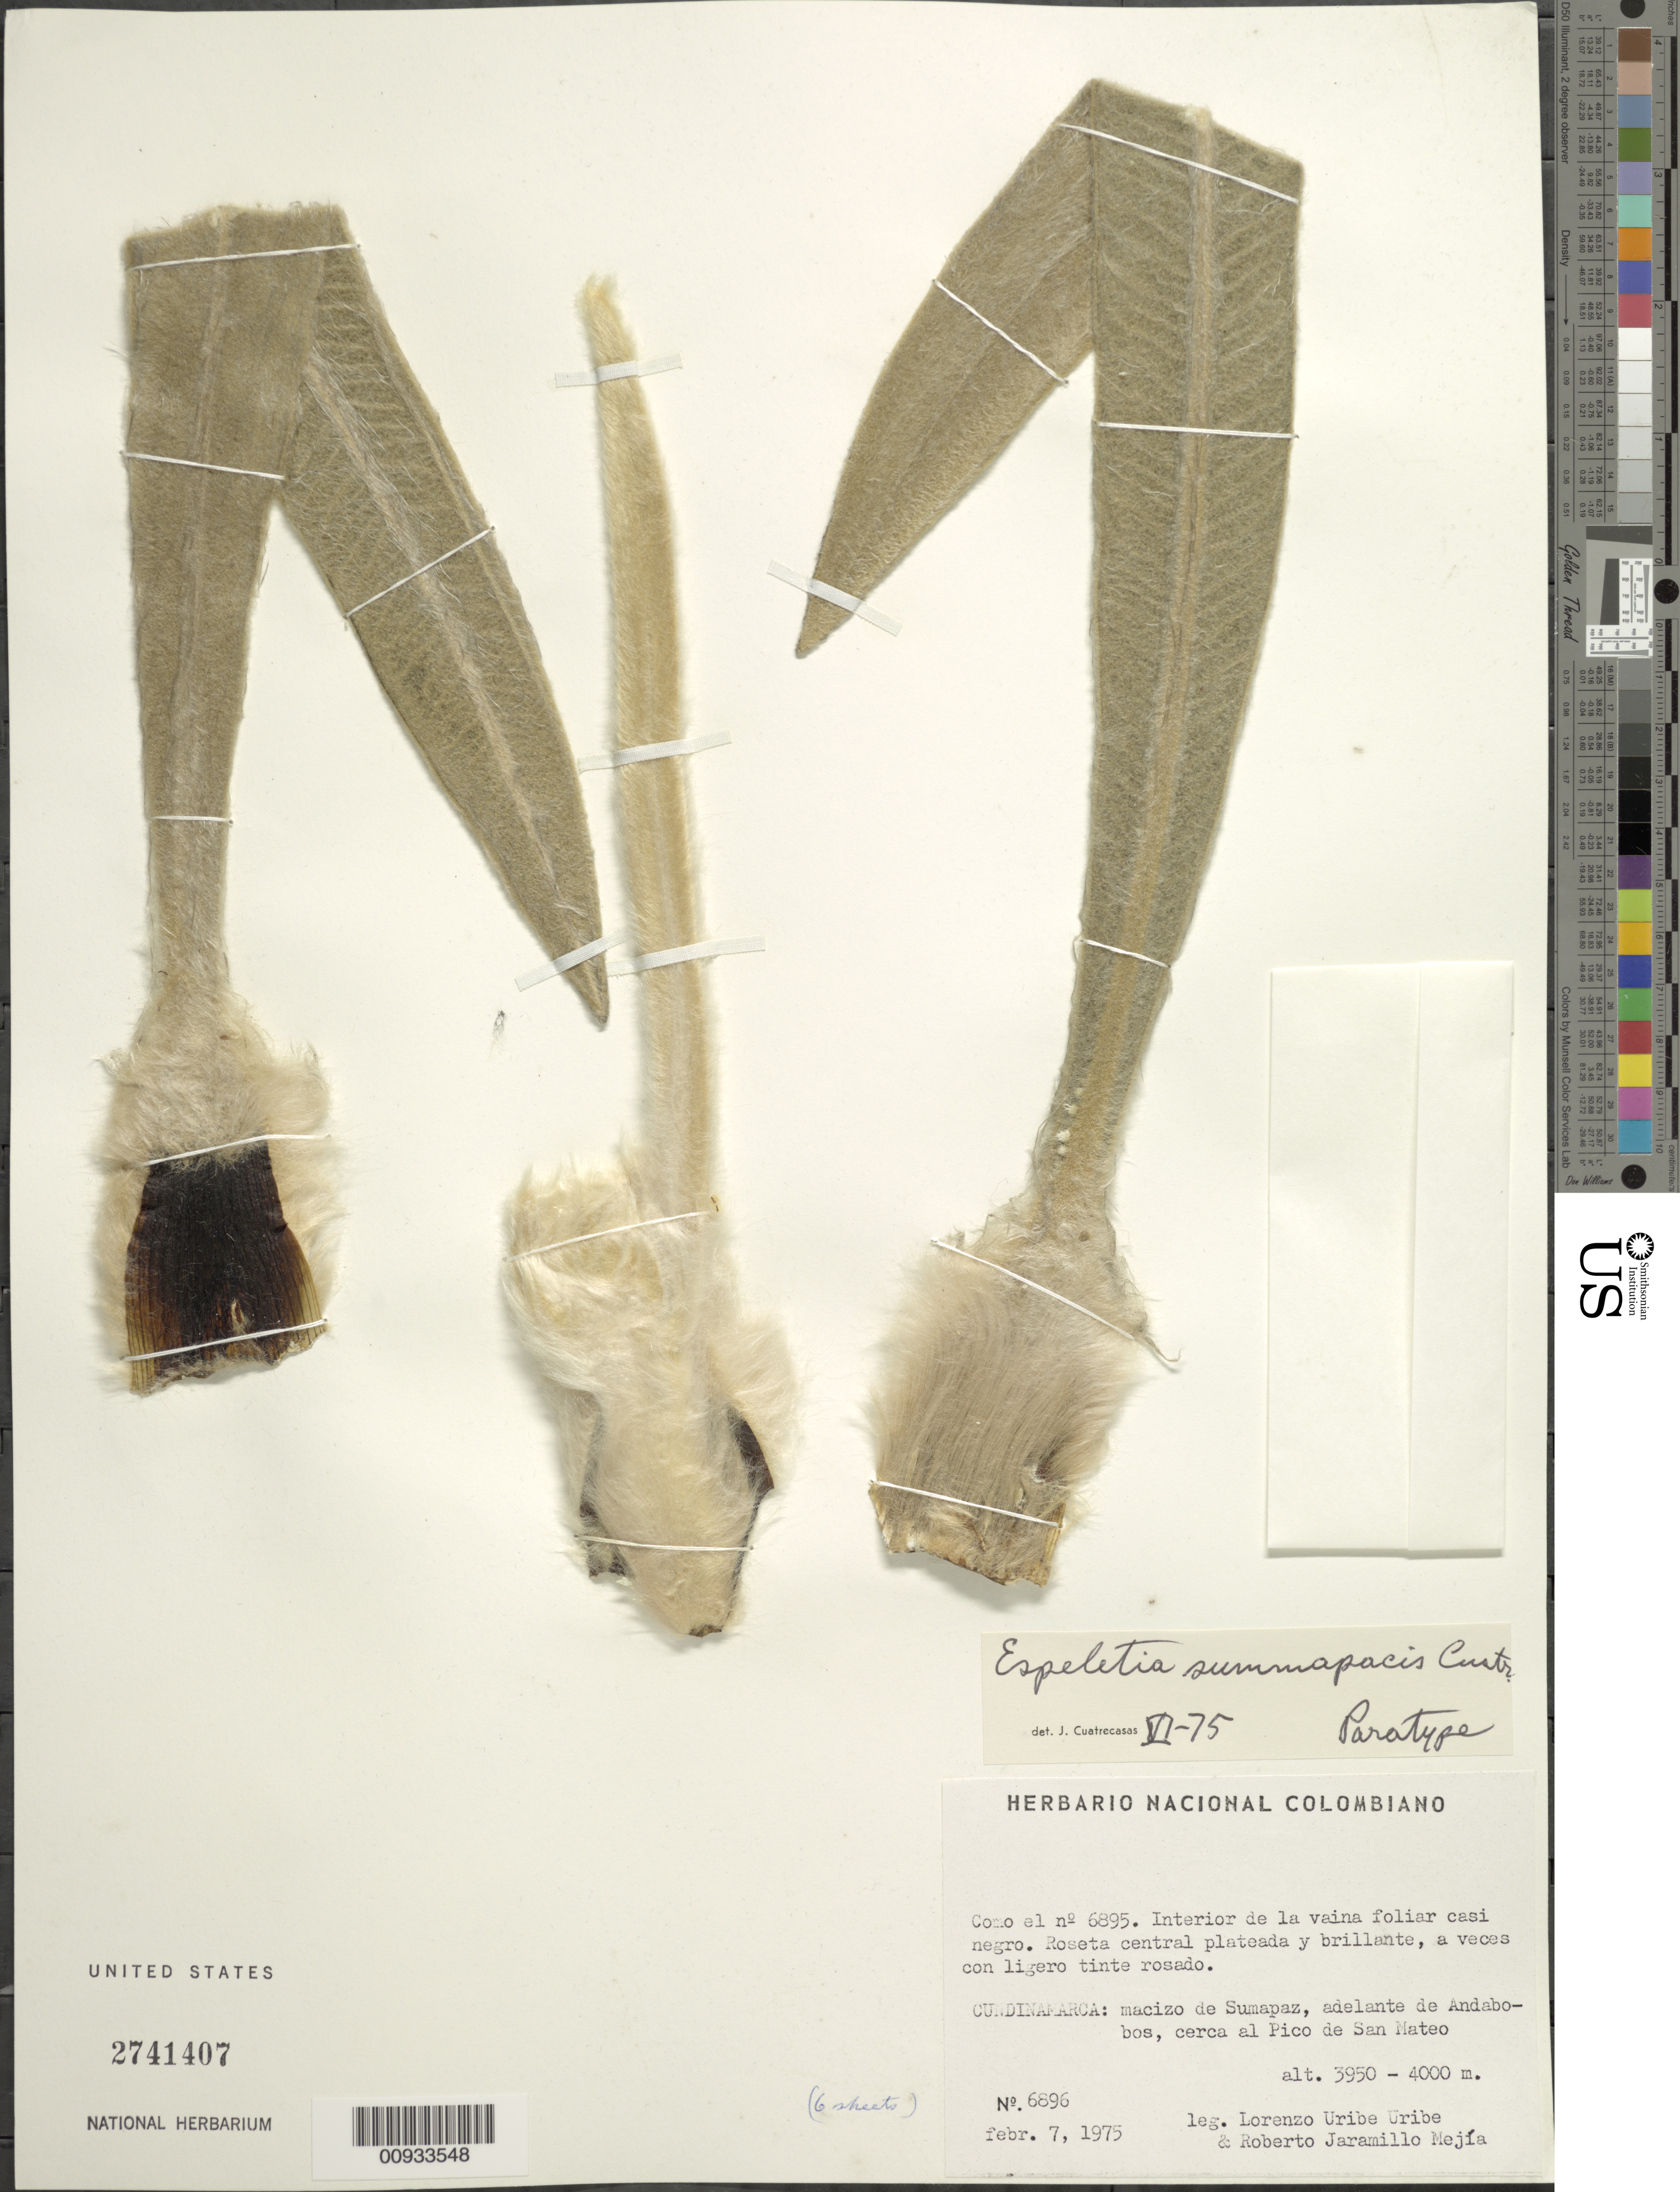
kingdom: Plantae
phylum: Tracheophyta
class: Magnoliopsida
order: Asterales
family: Asteraceae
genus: Espeletia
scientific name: Espeletia summapacis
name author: Cuatrec.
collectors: L. Uribe & R. Jaramillo M.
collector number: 6896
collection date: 1975-02-07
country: Colombia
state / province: Cundinamarca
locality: Macizo de Sumapaz, adelante de Andabobos, cerca al Pico de San Mateo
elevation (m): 3950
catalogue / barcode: US 2741407